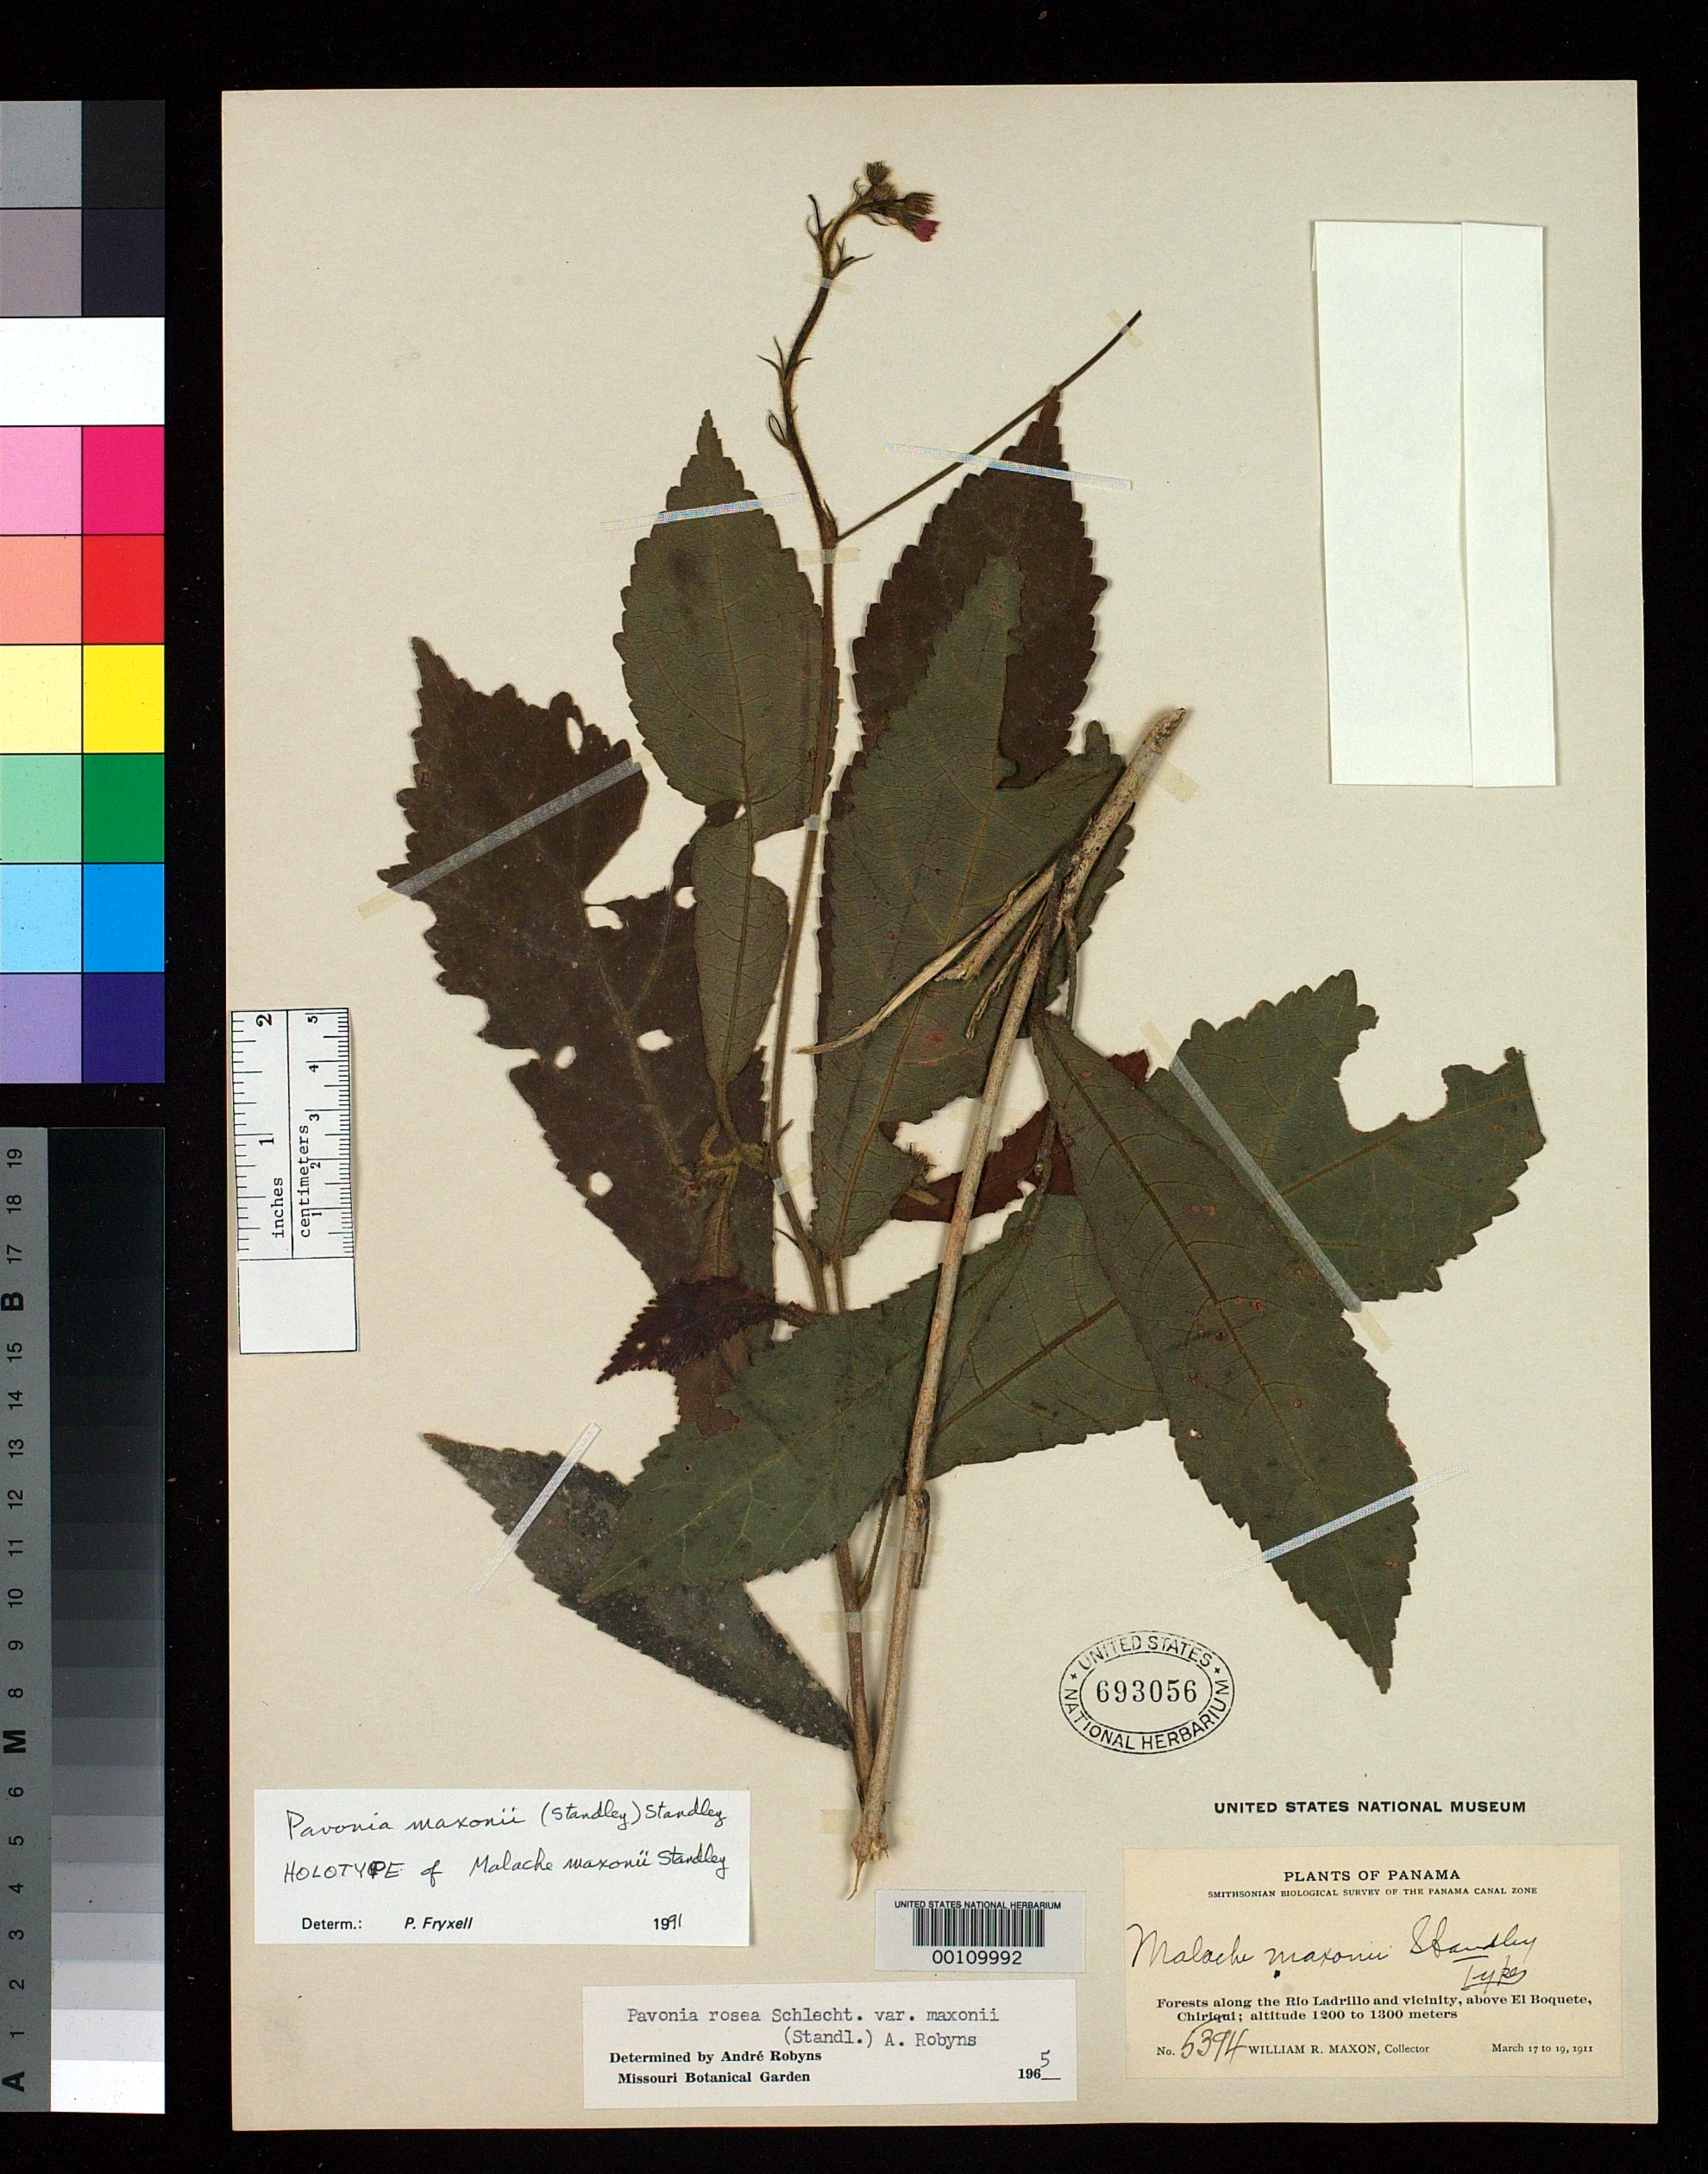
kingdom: Plantae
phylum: Tracheophyta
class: Magnoliopsida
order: Malvales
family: Malvaceae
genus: Malache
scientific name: Malache maxonii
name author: Standl.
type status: Holotype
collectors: W. R. Maxon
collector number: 5394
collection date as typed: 17 Mar 1911 to 19 Mar 1911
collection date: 1911-03-17/1911-03-19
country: Panama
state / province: Chiriquí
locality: Forests along the Rio Ladrillo and vicinity, above El Boquete, Chiriqui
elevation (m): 1200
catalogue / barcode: US 693056